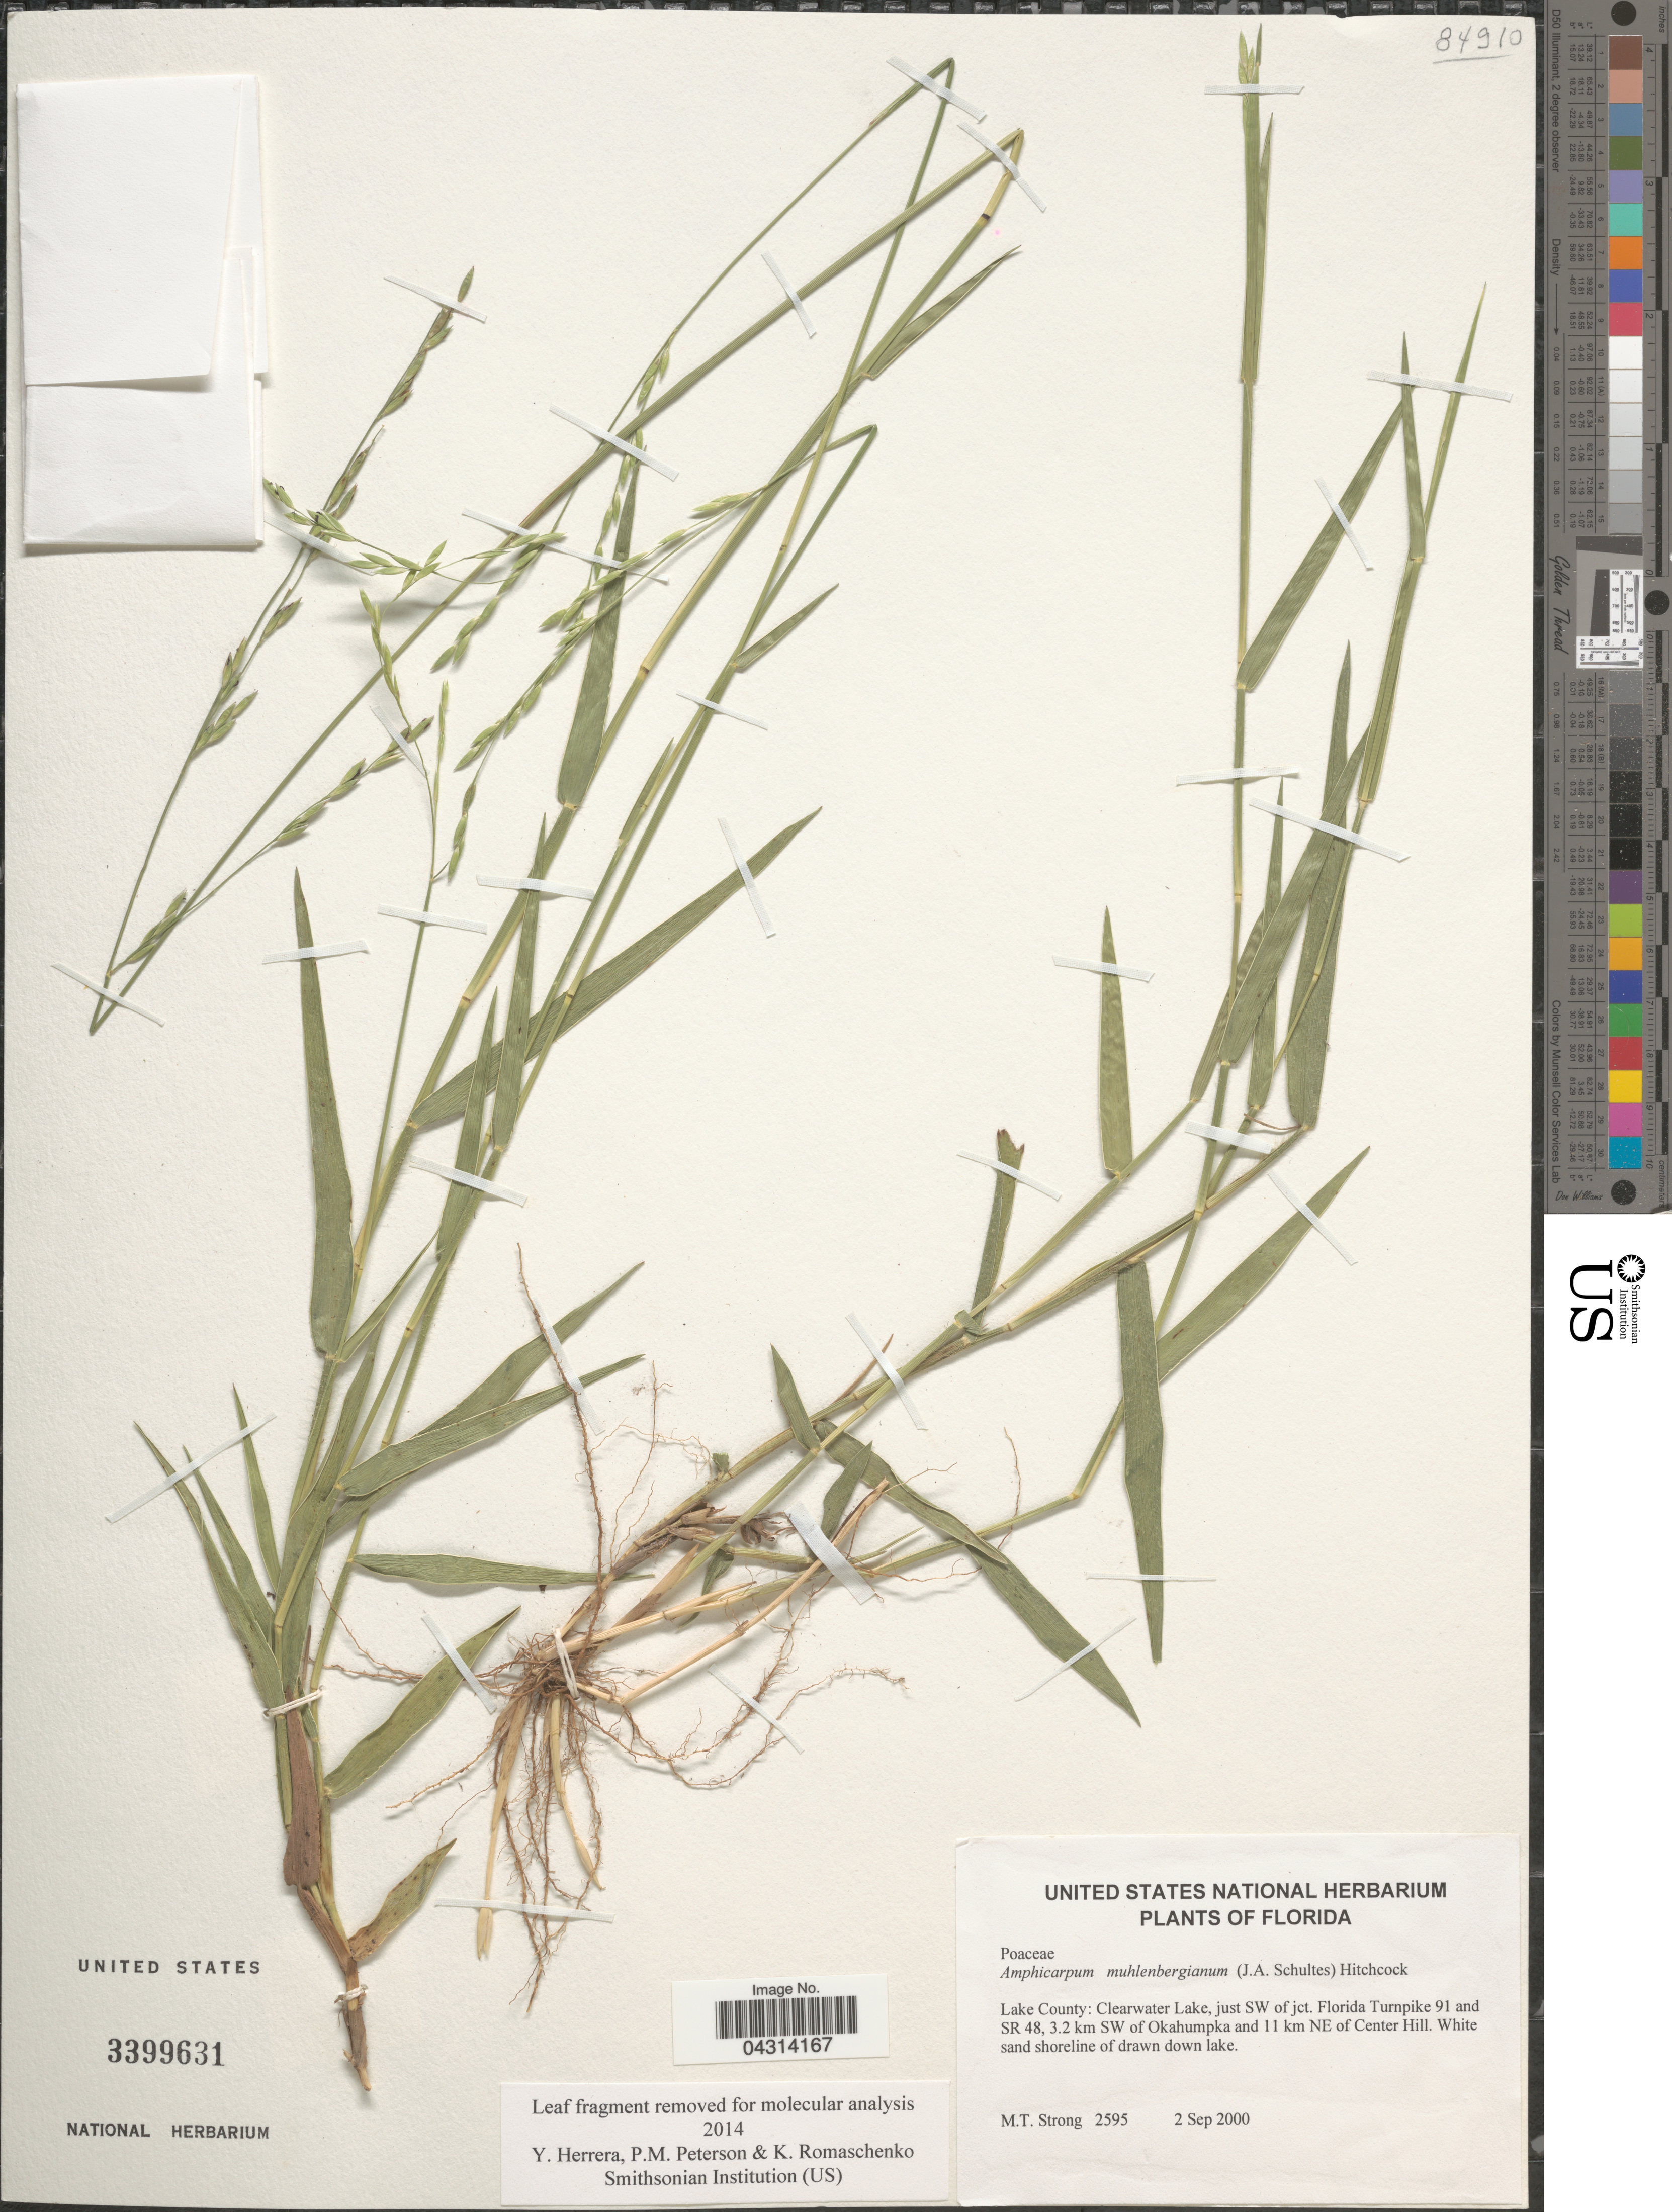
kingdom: Plantae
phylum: Tracheophyta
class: Liliopsida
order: Poales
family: Poaceae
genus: Amphicarpum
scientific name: Amphicarpum muhlenbergianum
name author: (Schult.) Hitchc.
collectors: M. T. Strong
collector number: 2595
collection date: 2000-09-02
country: United States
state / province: Florida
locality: Lake County: Clearwater Lake, just SW of jct. Florida Turnpike 91 and SR 48, 3.2 km SW of Okahumpka and 11 km NE of Center Hill. White sand shoreline of drawn down lake.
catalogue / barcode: US 3399631